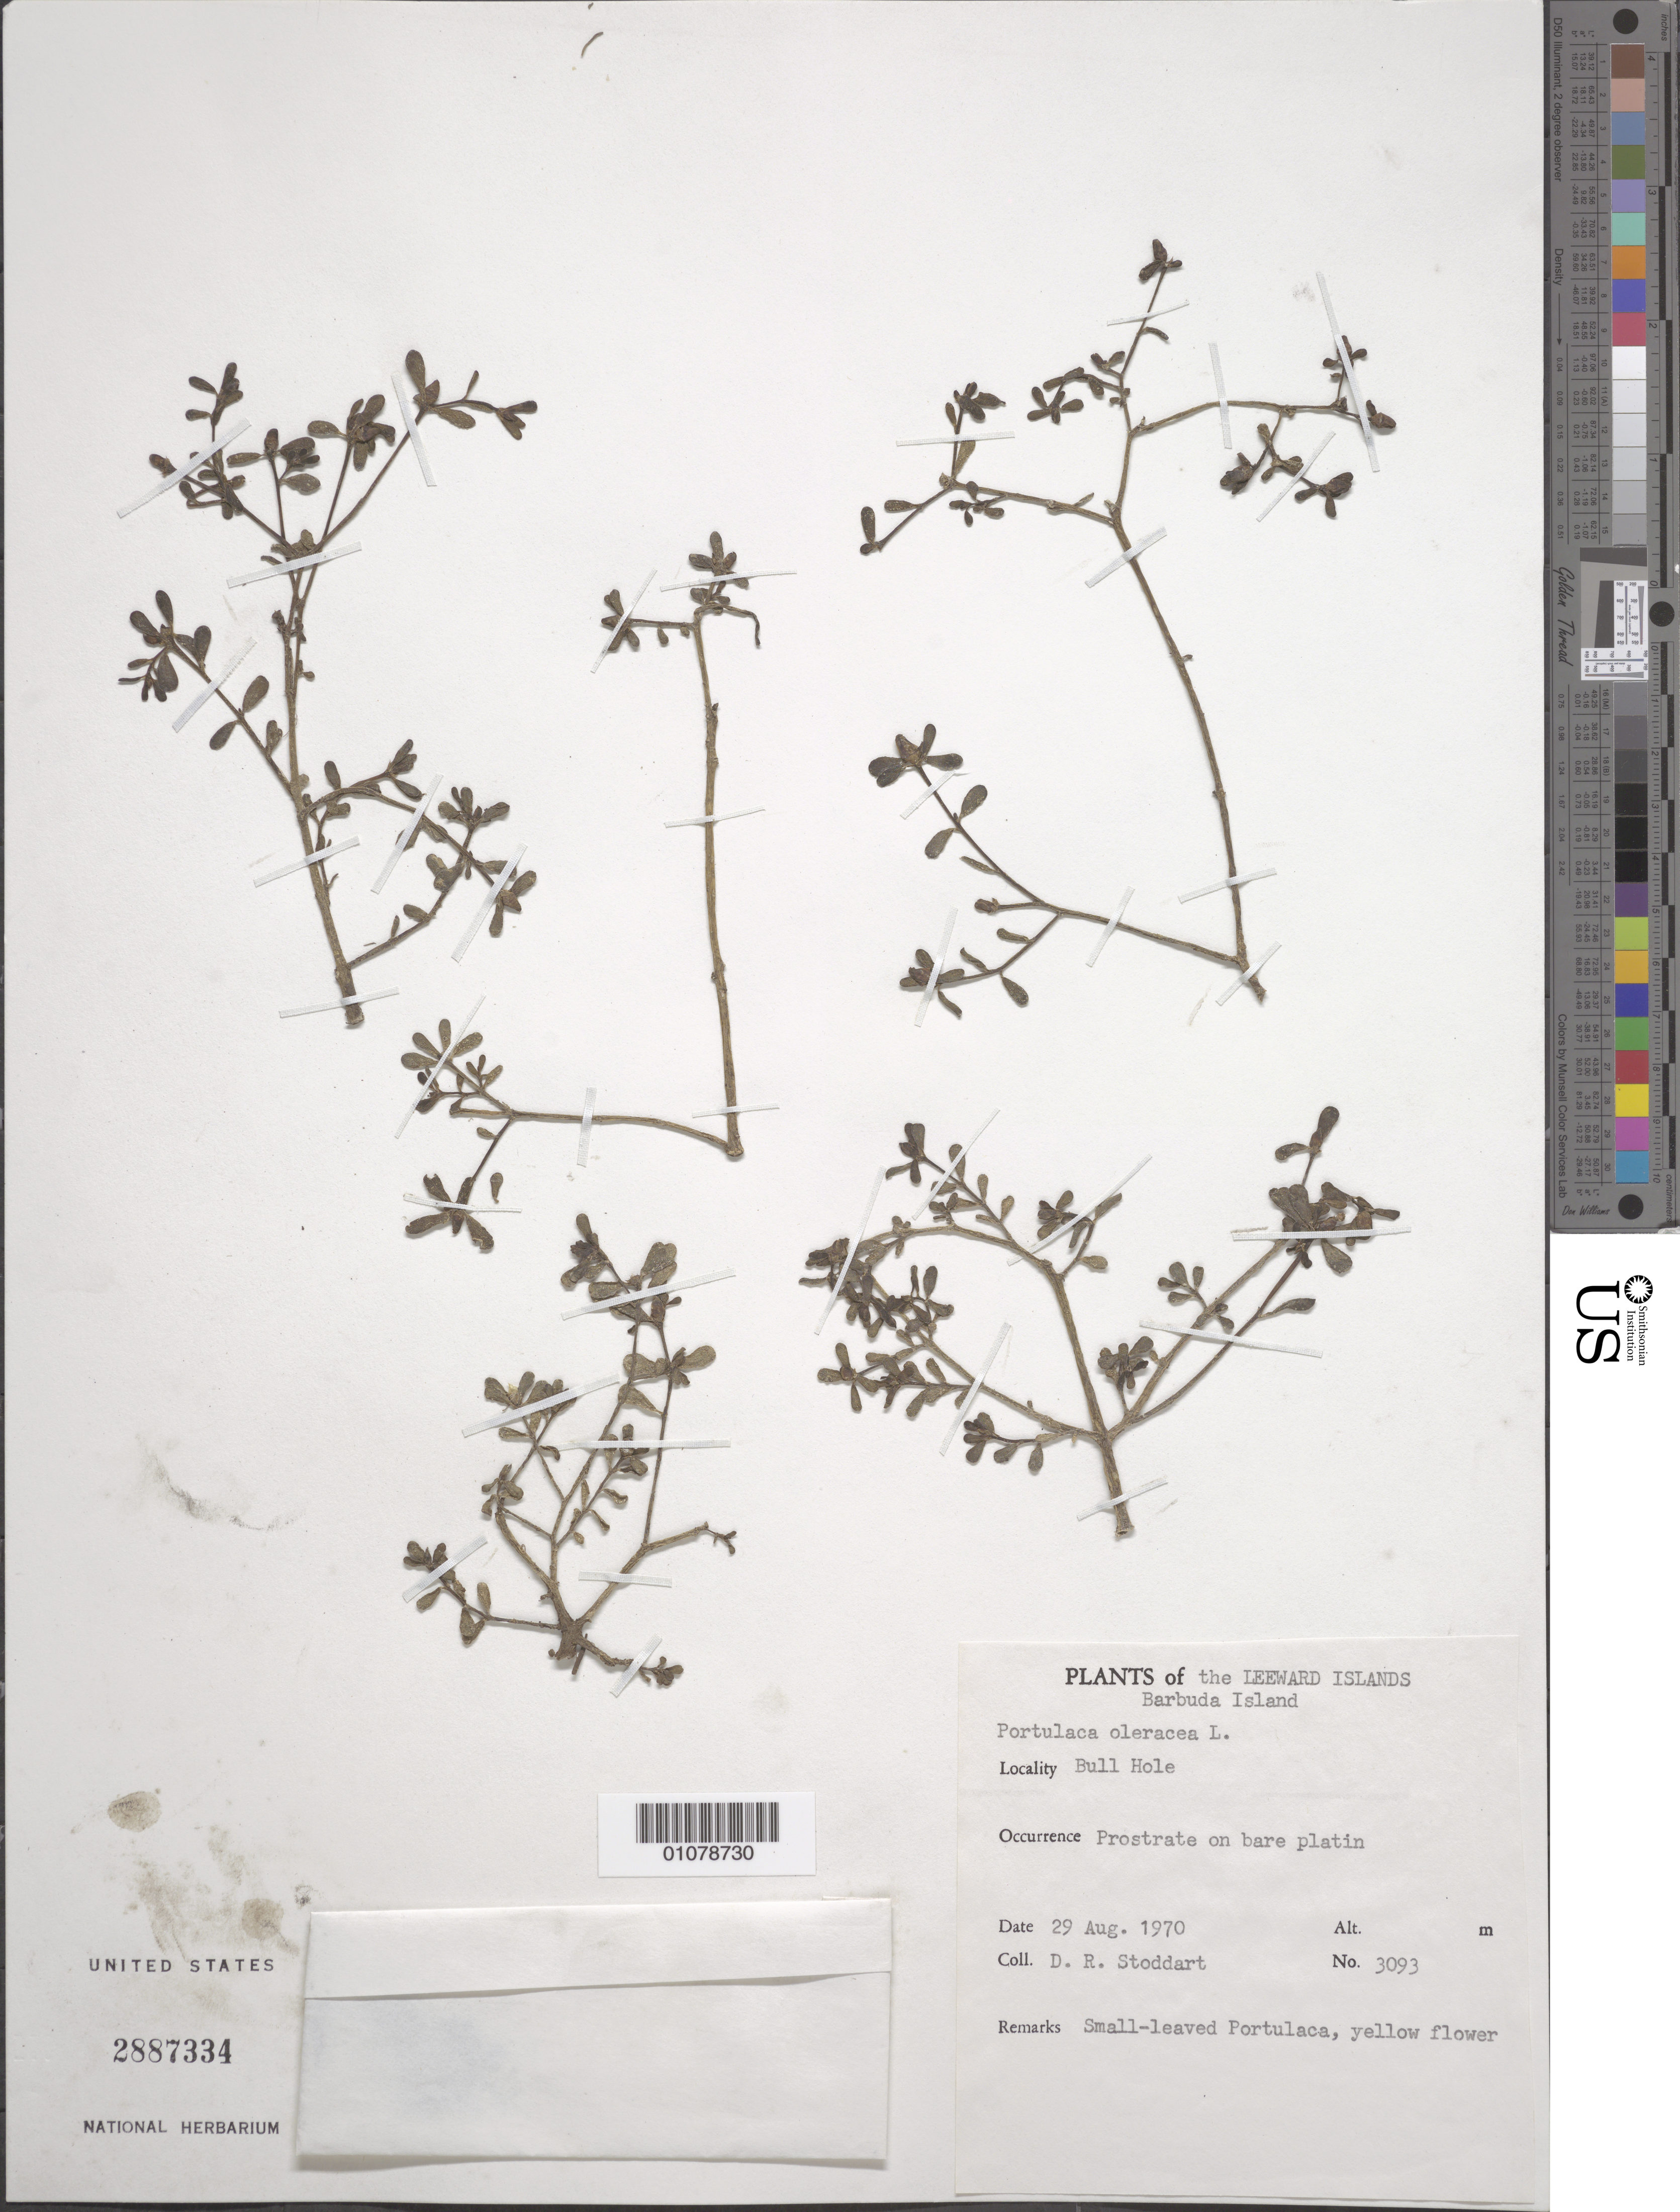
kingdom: Plantae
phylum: Tracheophyta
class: Magnoliopsida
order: Caryophyllales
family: Portulacaceae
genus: Portulaca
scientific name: Portulaca oleracea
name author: L.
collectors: D. R. Stoddart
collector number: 3093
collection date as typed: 29 Aug 1970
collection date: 1970-08-29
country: Antigua and Barbuda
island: Barbuda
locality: Bull HOle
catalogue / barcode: US 2887334